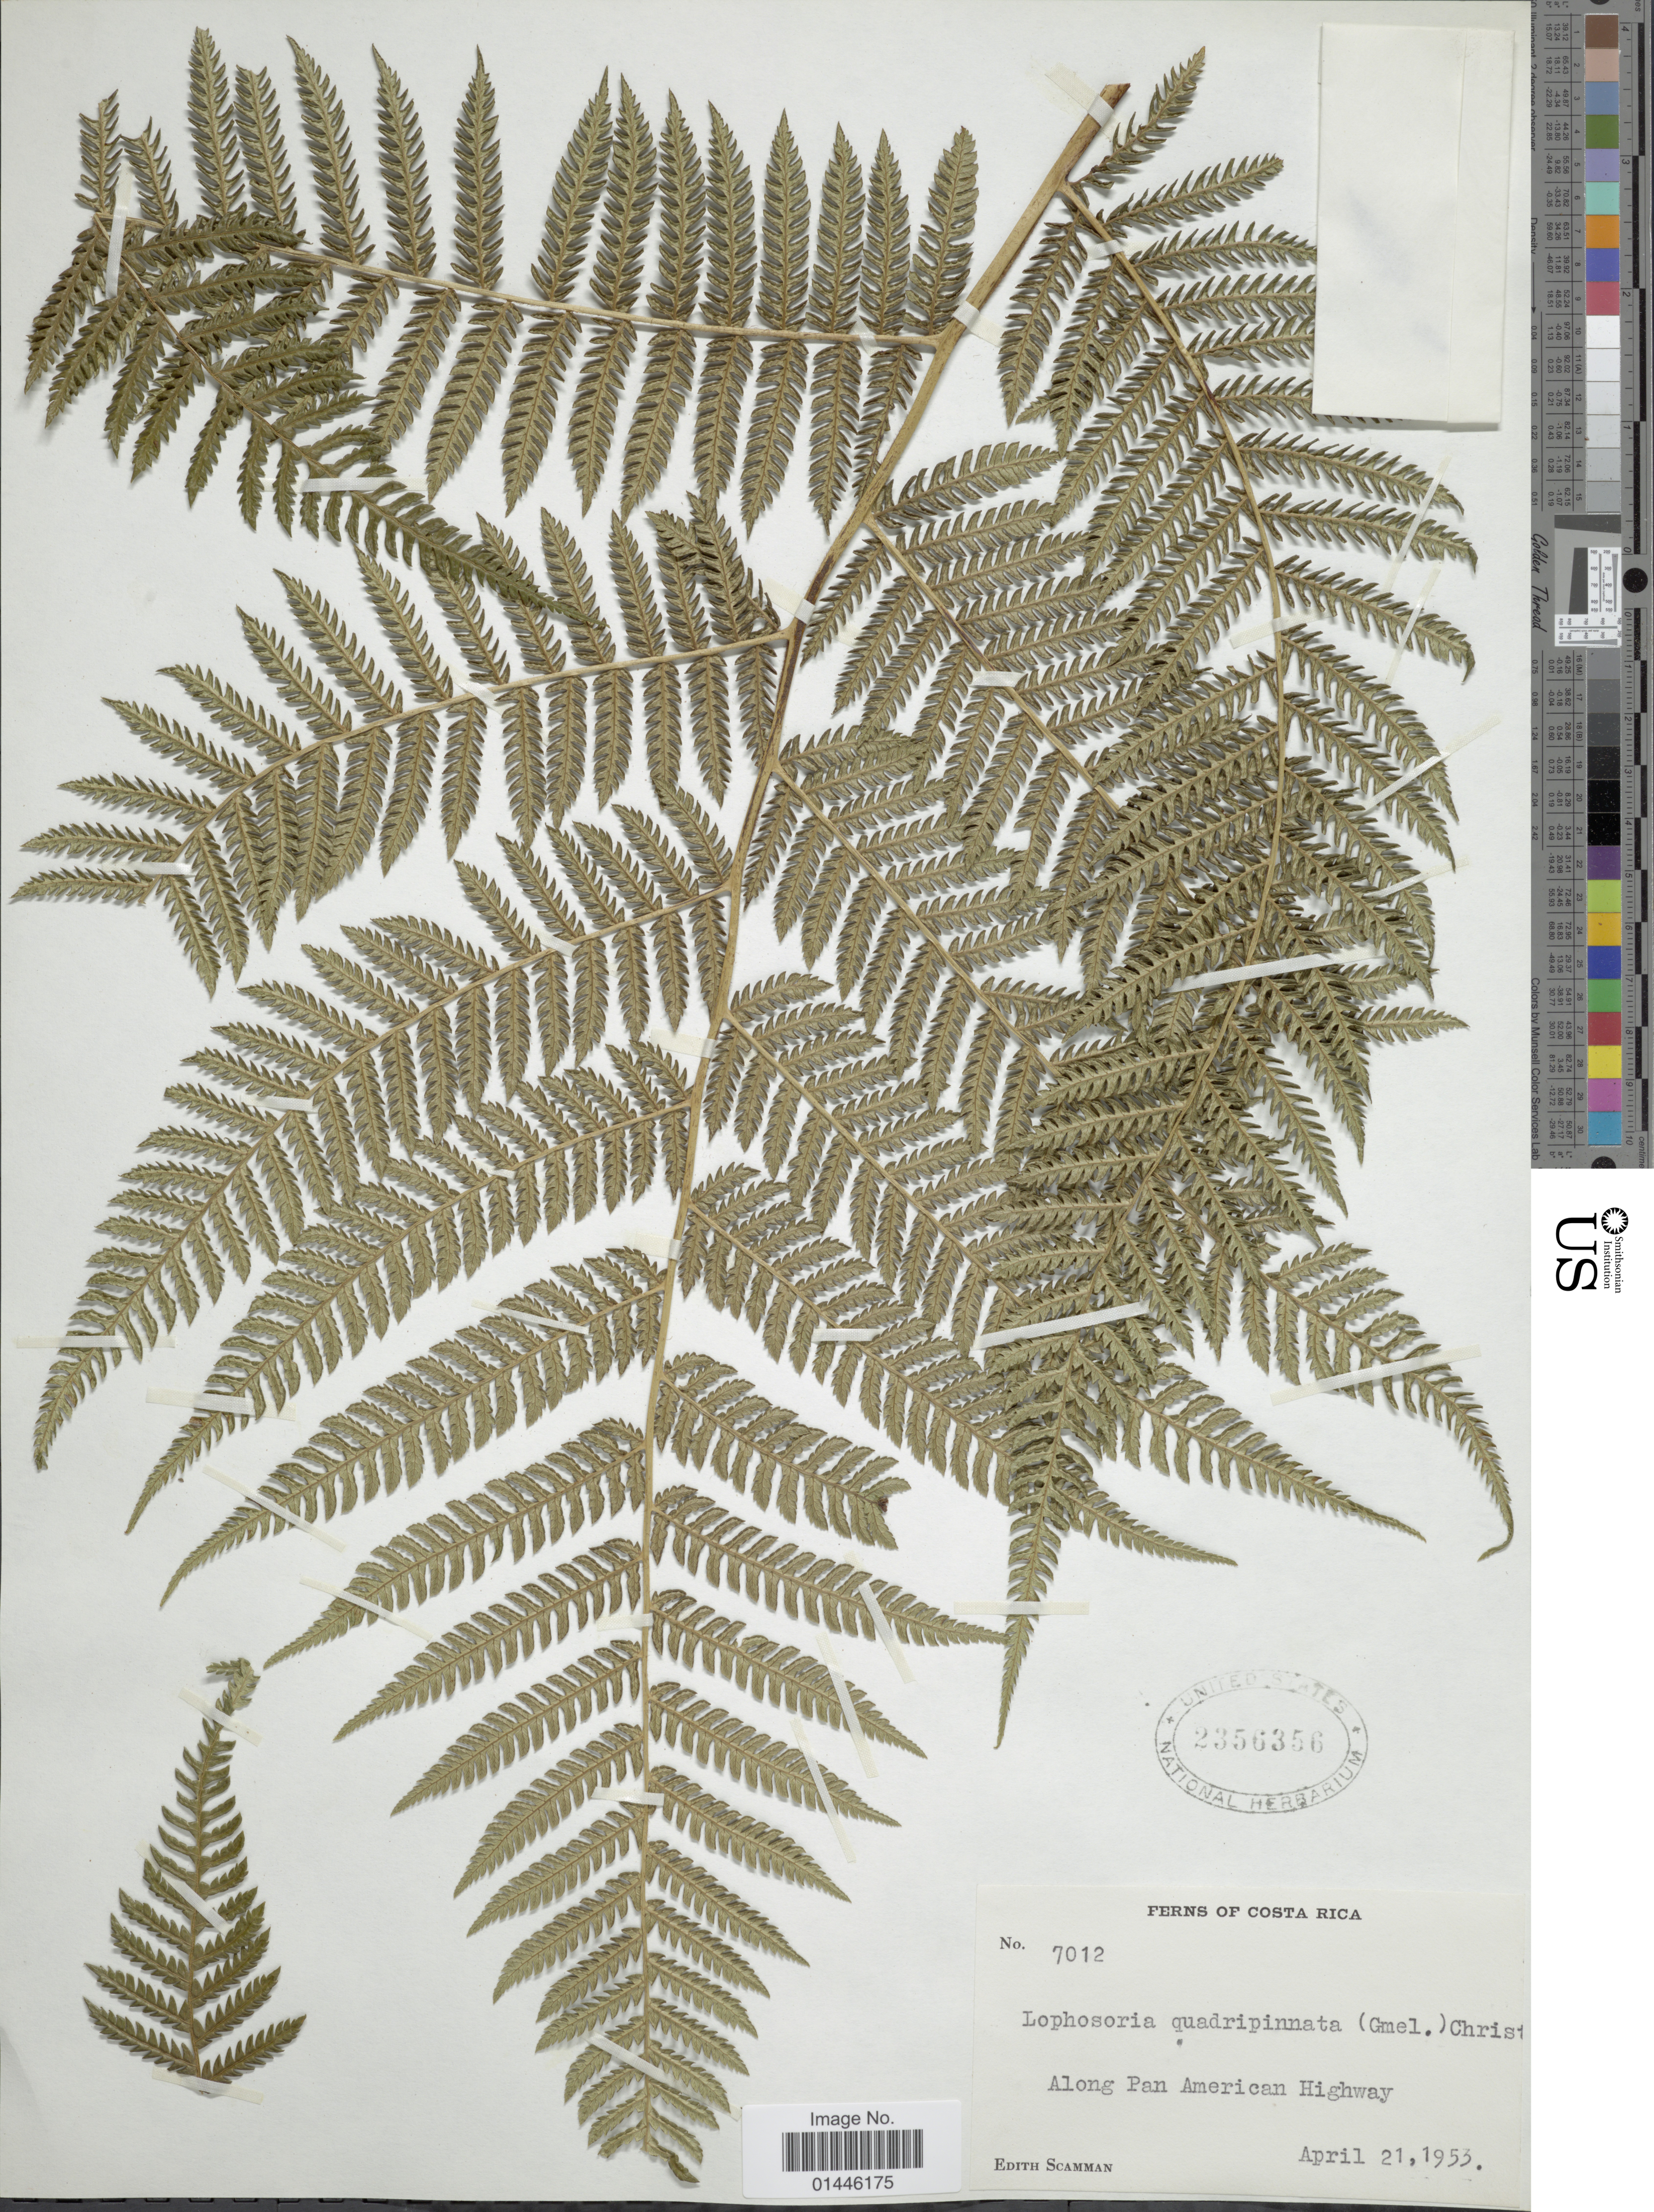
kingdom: Plantae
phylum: Tracheophyta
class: Polypodiopsida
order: Cyatheales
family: Dicksoniaceae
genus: Lophosoria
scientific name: Lophosoria quadripinnata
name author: (J.F. Gmel.) C. Chr.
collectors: E. Scamman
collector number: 7012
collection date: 1953-04-21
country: Costa Rica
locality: Along Pan American Highway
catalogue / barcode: US 2356356